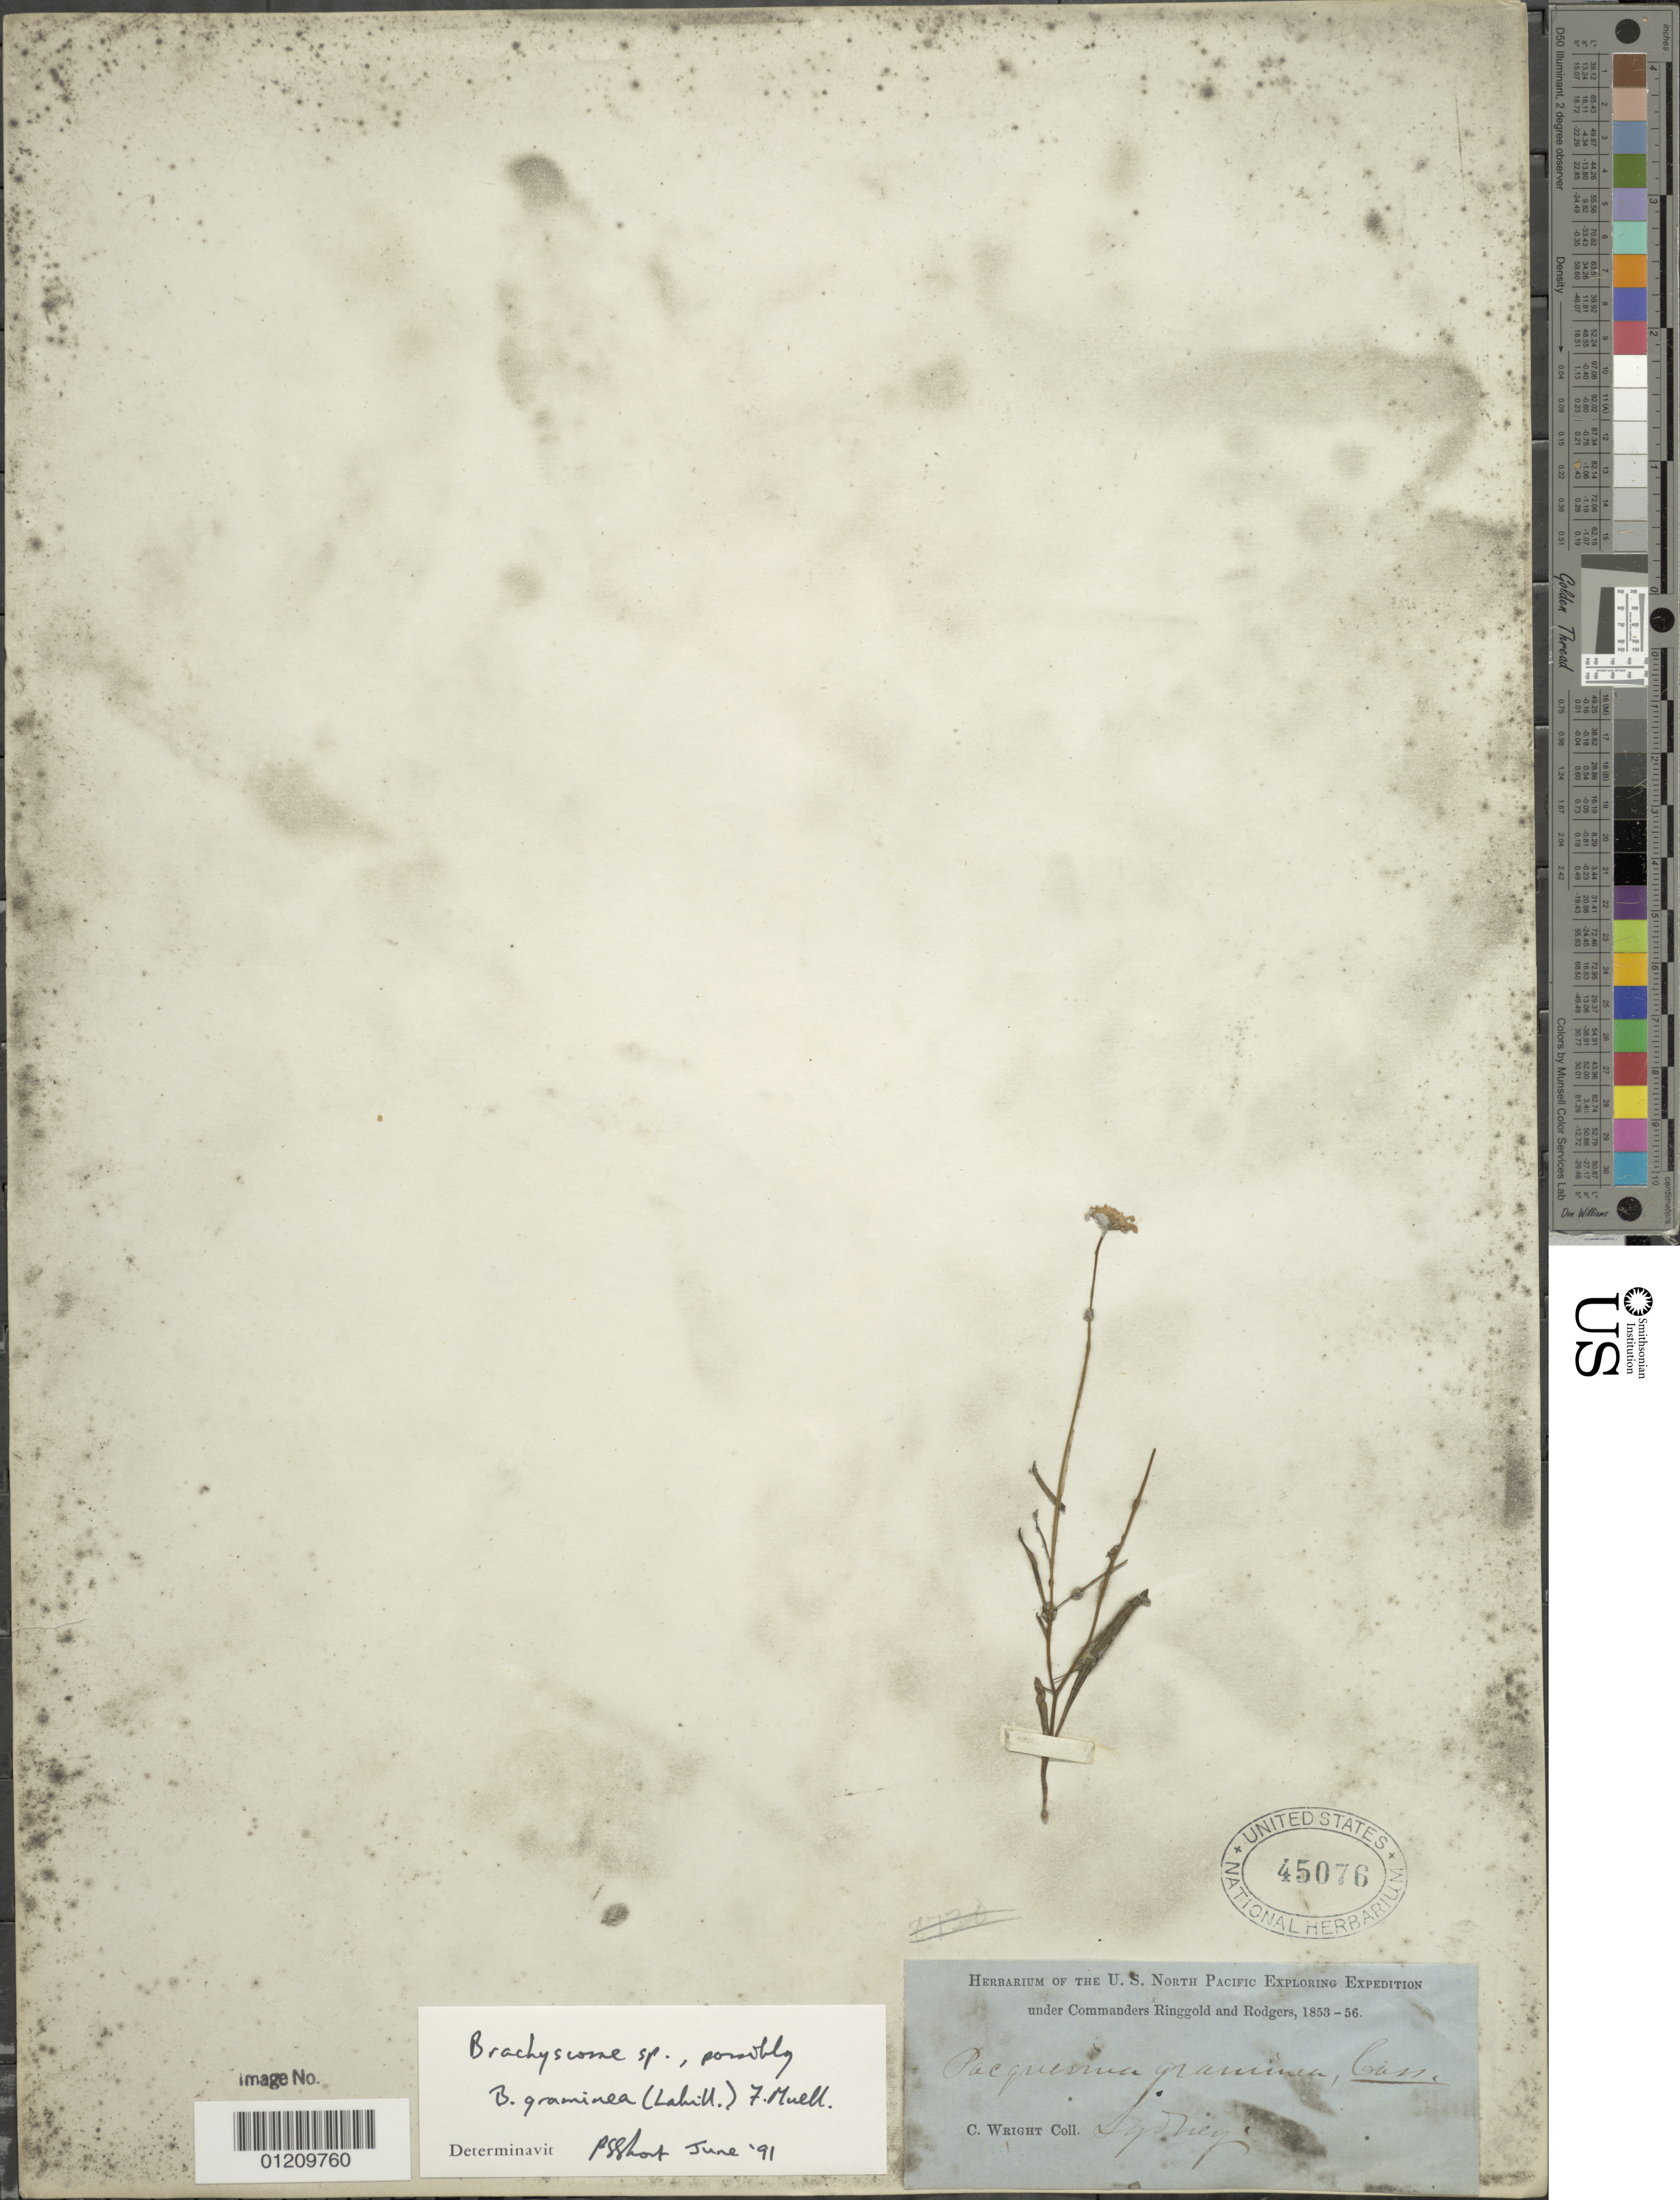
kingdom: Plantae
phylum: Tracheophyta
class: Magnoliopsida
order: Asterales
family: Asteraceae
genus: Brachyscome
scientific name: Brachyscome graminea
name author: (Labill.) F. Muell.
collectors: C. Wright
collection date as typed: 1853 to -- -- 1856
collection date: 1853/1856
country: Australia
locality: Sydney.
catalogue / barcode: US 45076